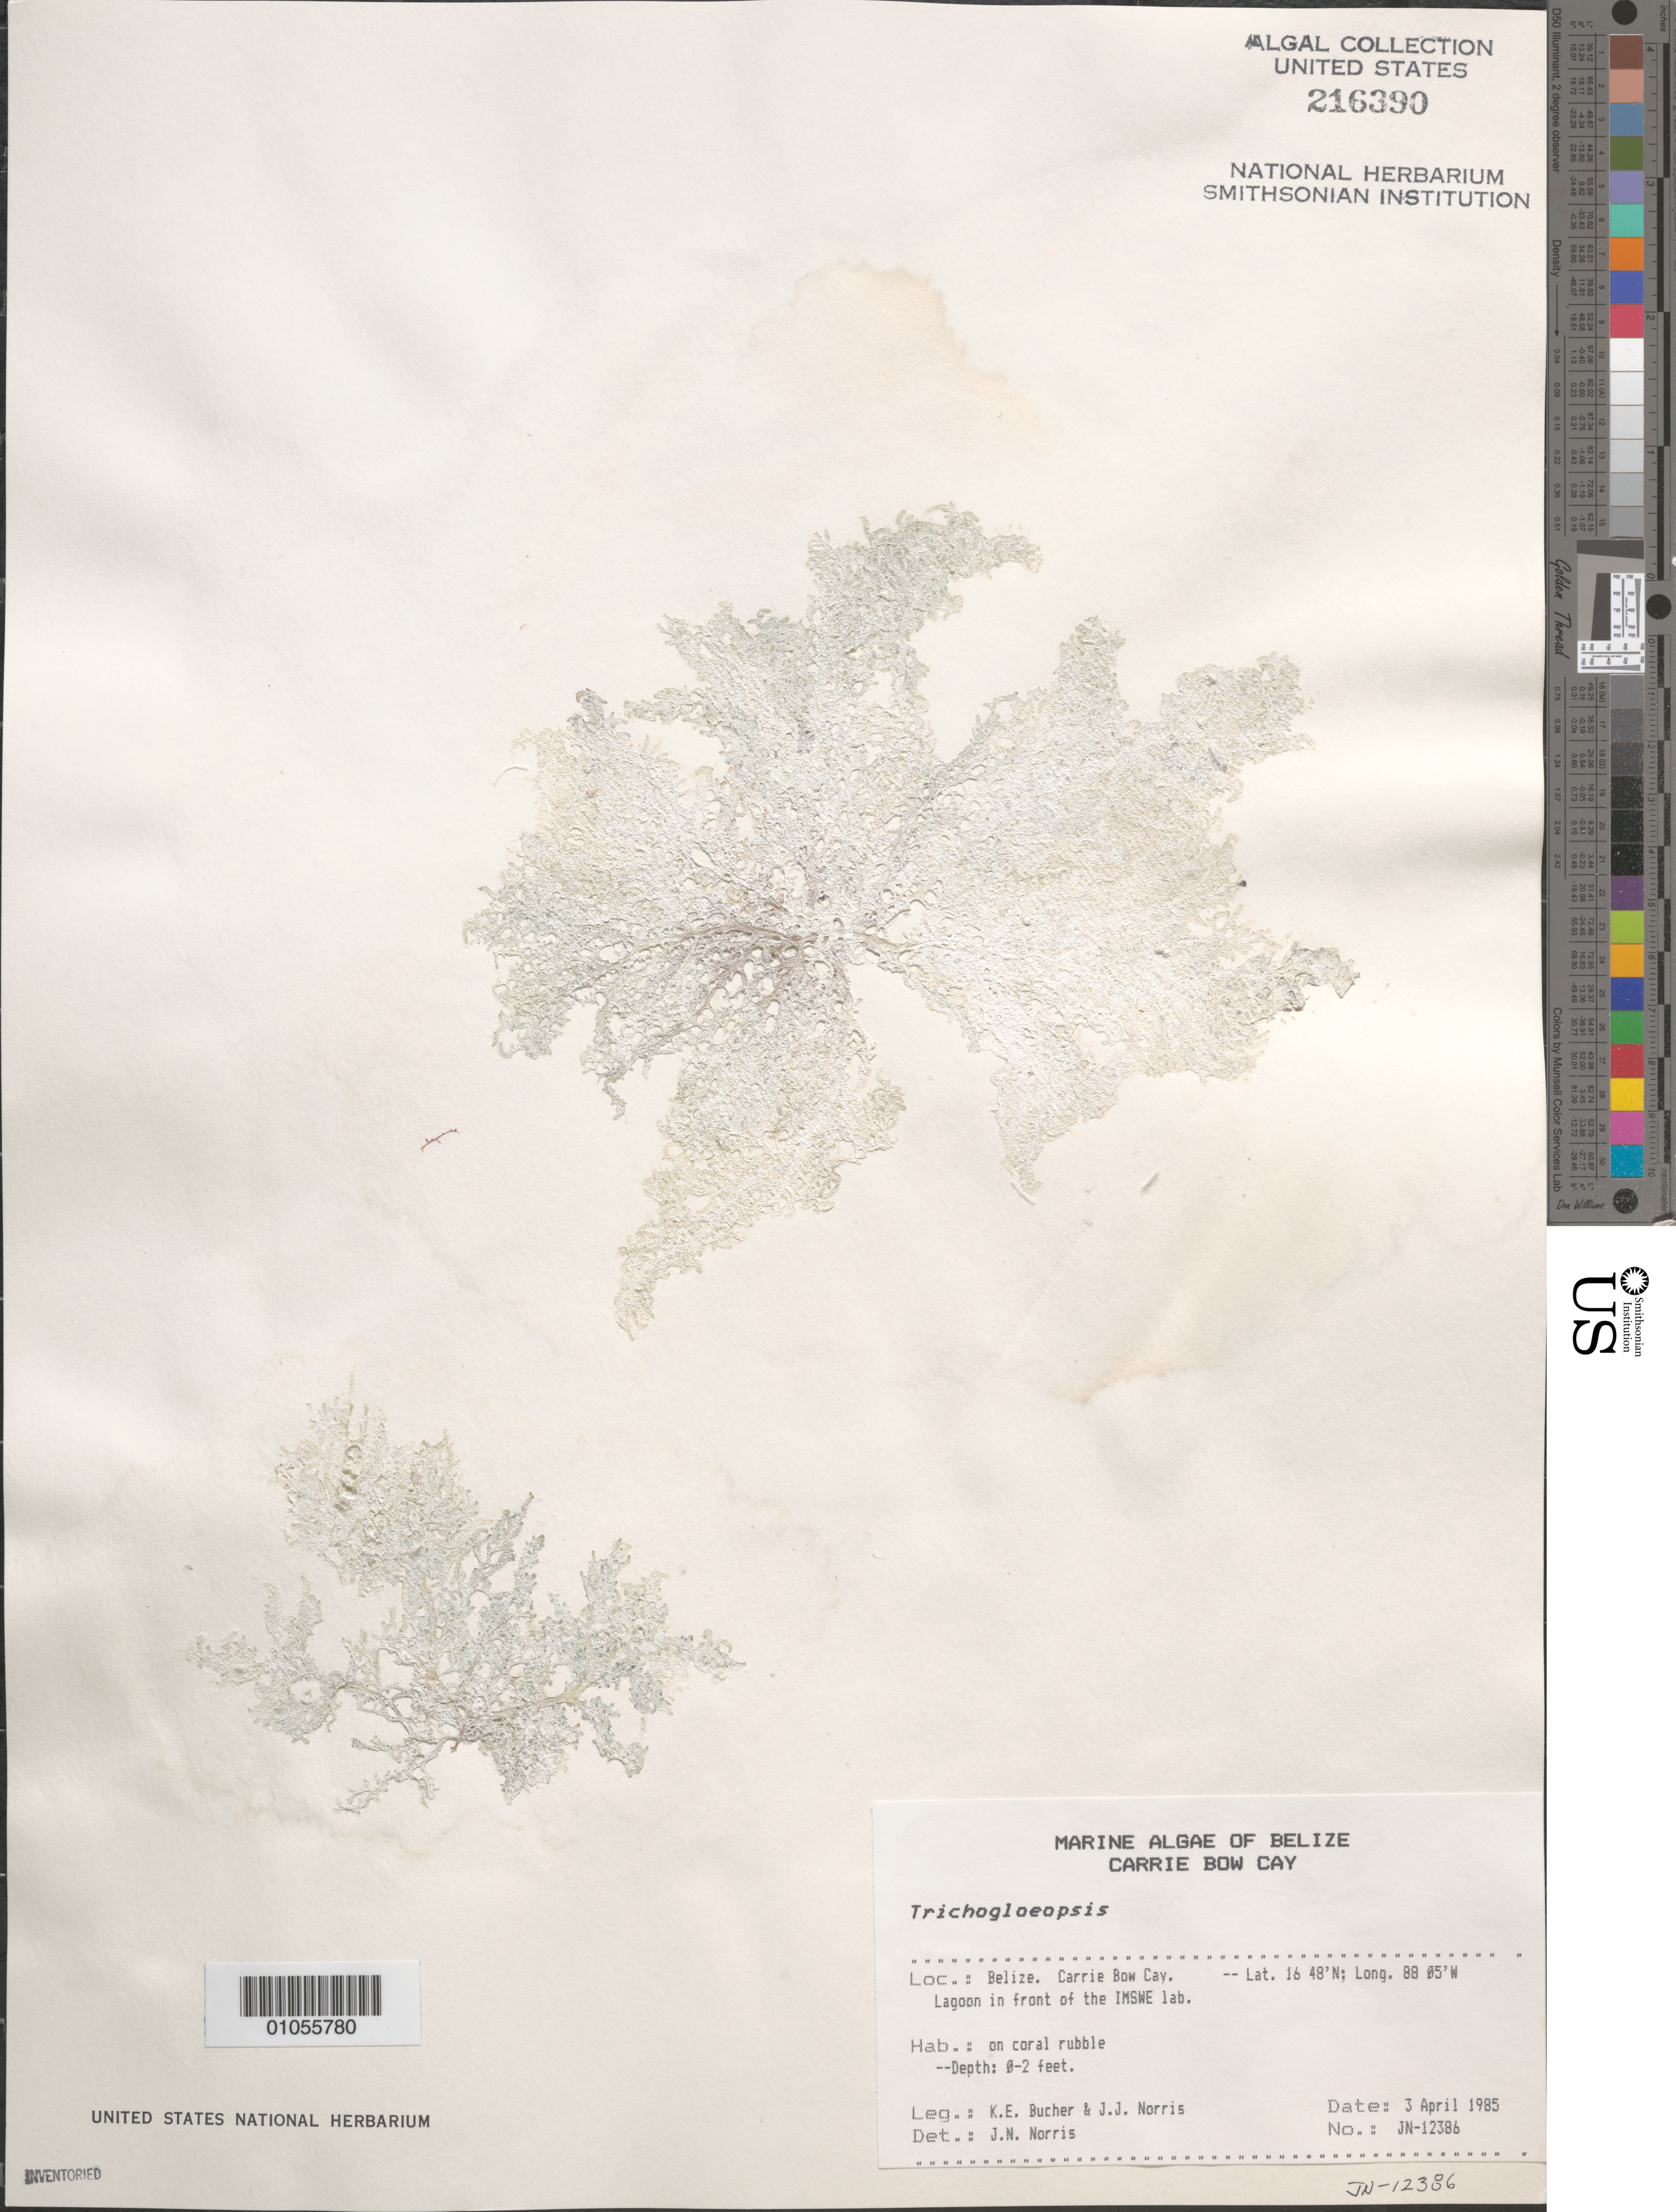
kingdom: Plantae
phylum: Rhodophyta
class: Florideophyceae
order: Nemaliales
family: Liagoraceae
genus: Trichogloeopsis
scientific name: Trichogloeopsis sp.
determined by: Norris, James N.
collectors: K. E. Bucher & J. A. Norris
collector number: JN-12386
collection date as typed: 03 Apr 1985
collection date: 1985-04-03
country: Belize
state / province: Stann Creek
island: Carrie Bow Cay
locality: Lagoon in front of the IMSWE laboratory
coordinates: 16 48'N, 88 05'W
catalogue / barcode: US 216390